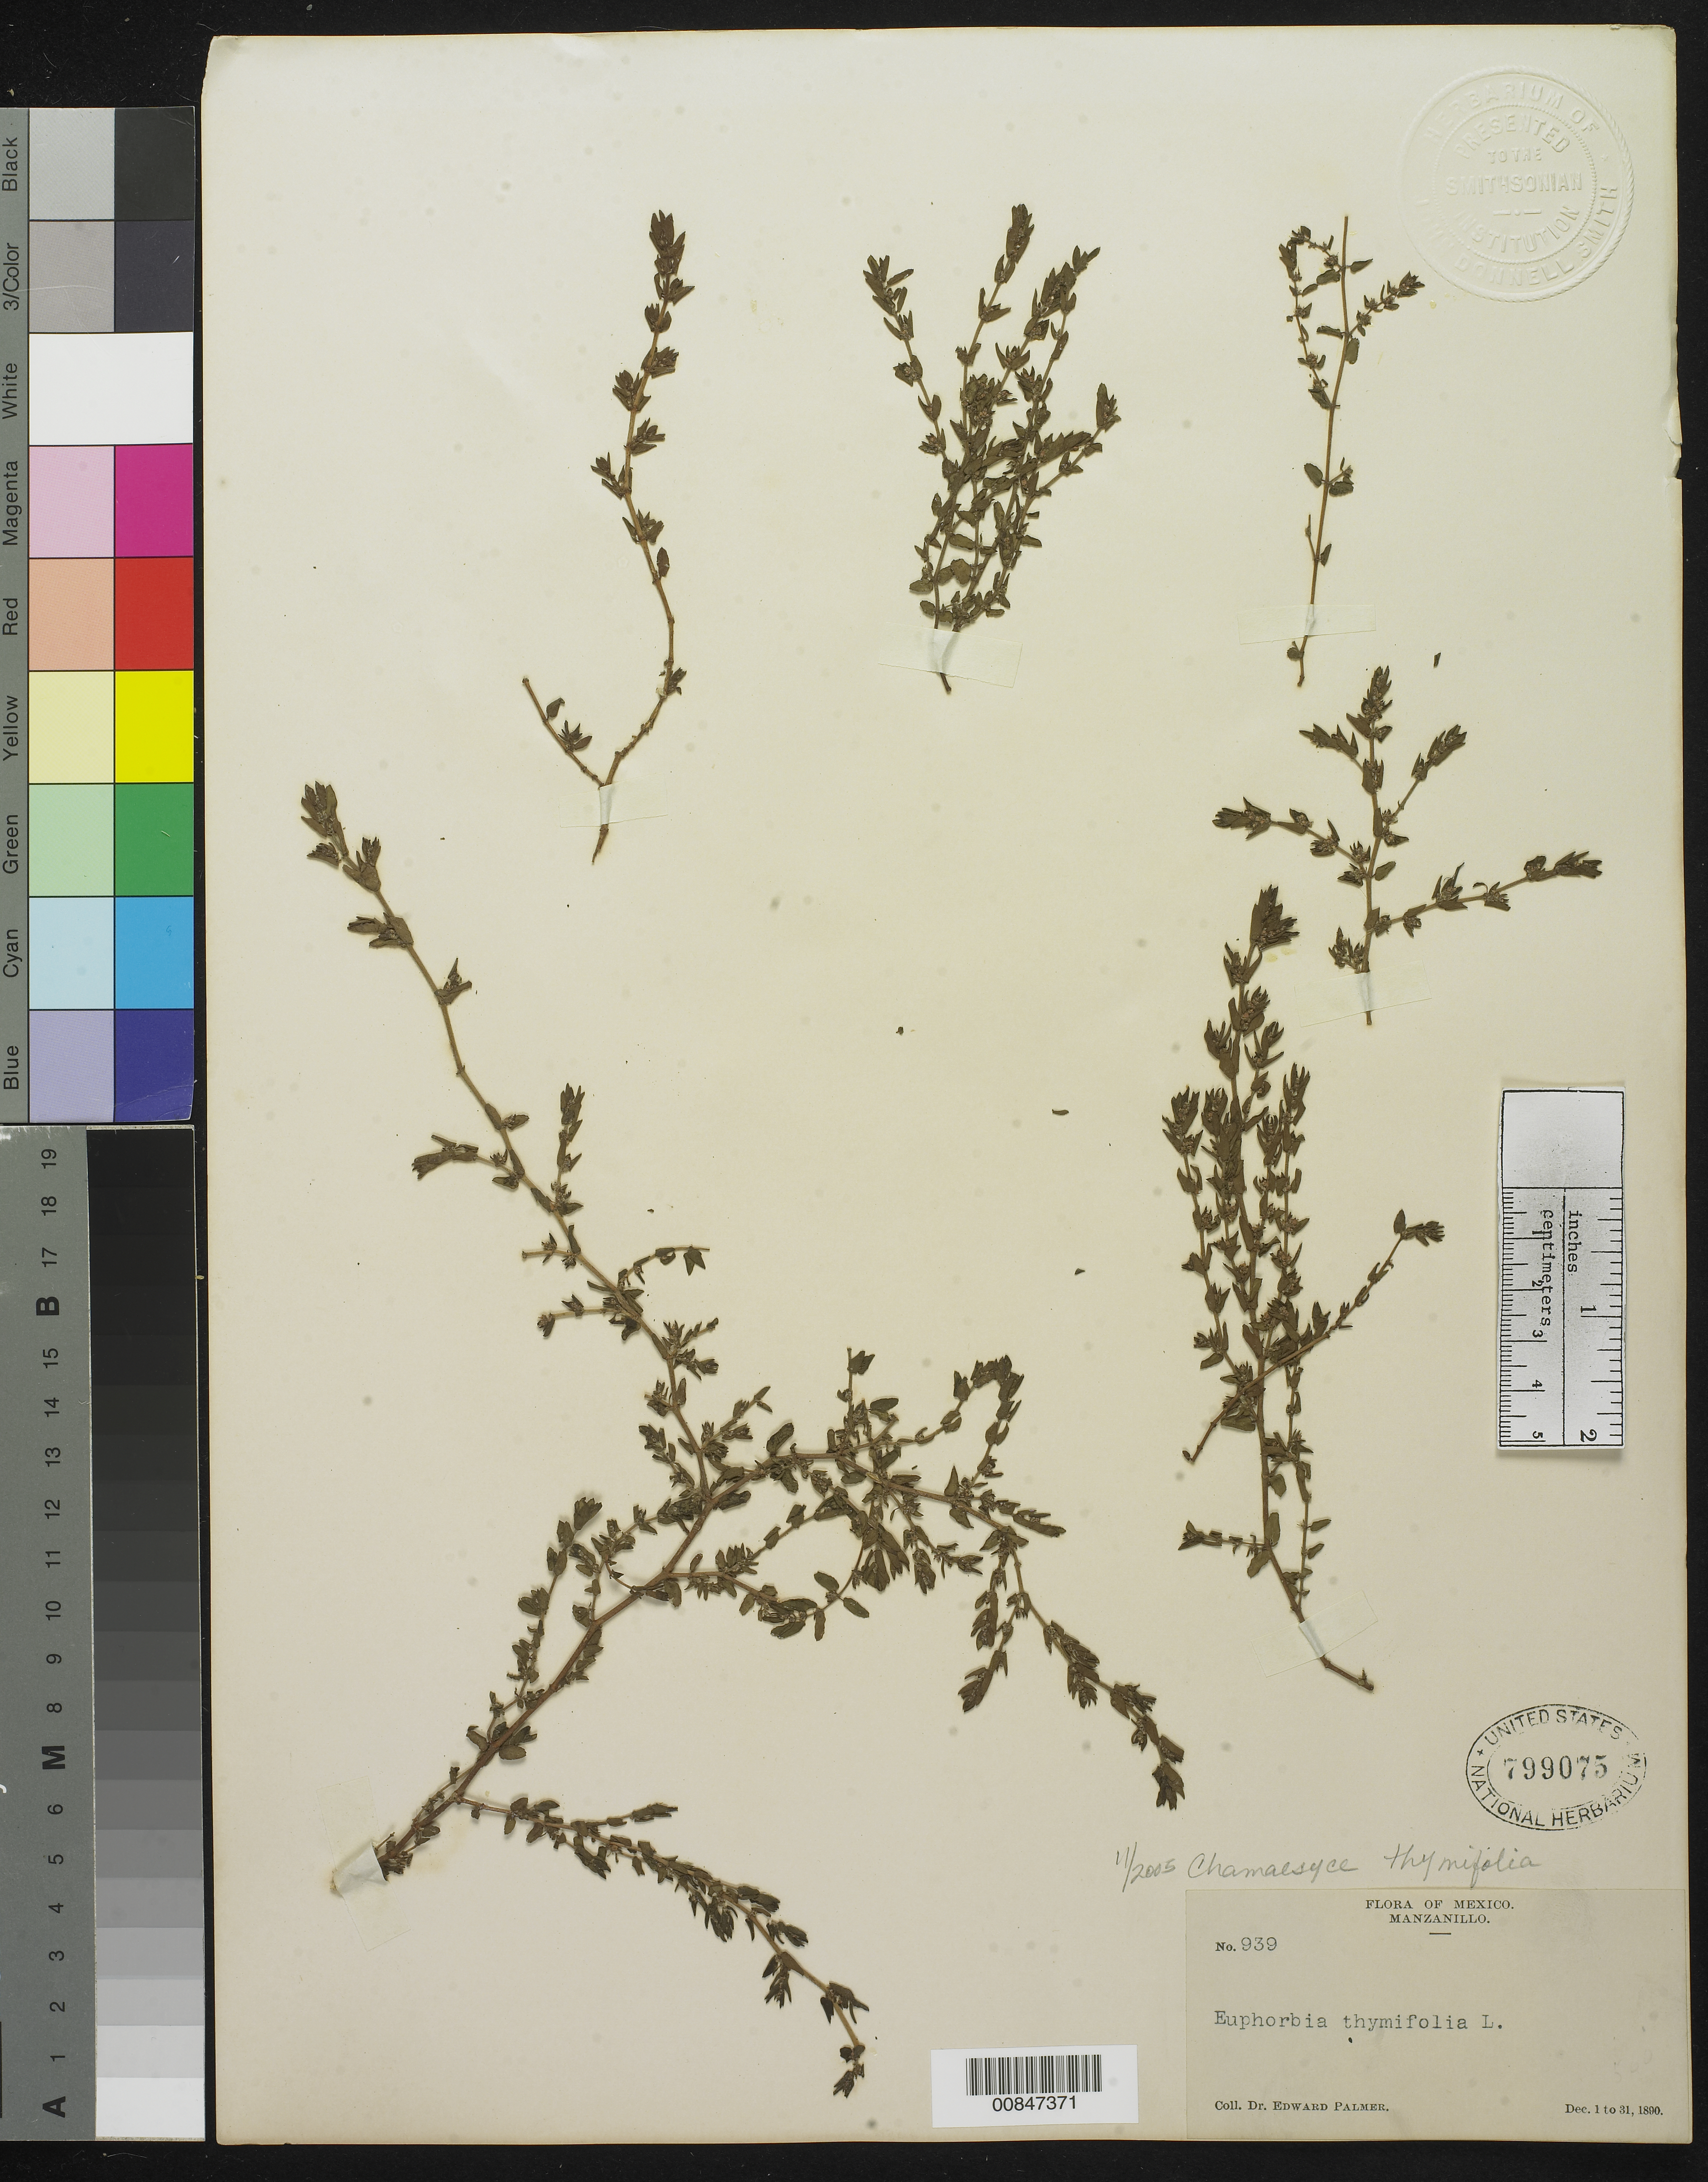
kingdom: Plantae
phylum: Tracheophyta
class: Magnoliopsida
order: Malpighiales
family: Euphorbiaceae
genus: Euphorbia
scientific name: Euphorbia thymifolia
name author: L.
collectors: E. Palmer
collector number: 939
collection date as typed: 01 Dec 1890 to 31 Dec 1890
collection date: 1890-12-01/1890-12-31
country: Mexico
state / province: Colima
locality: Manzanillo, Colima.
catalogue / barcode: US 799075